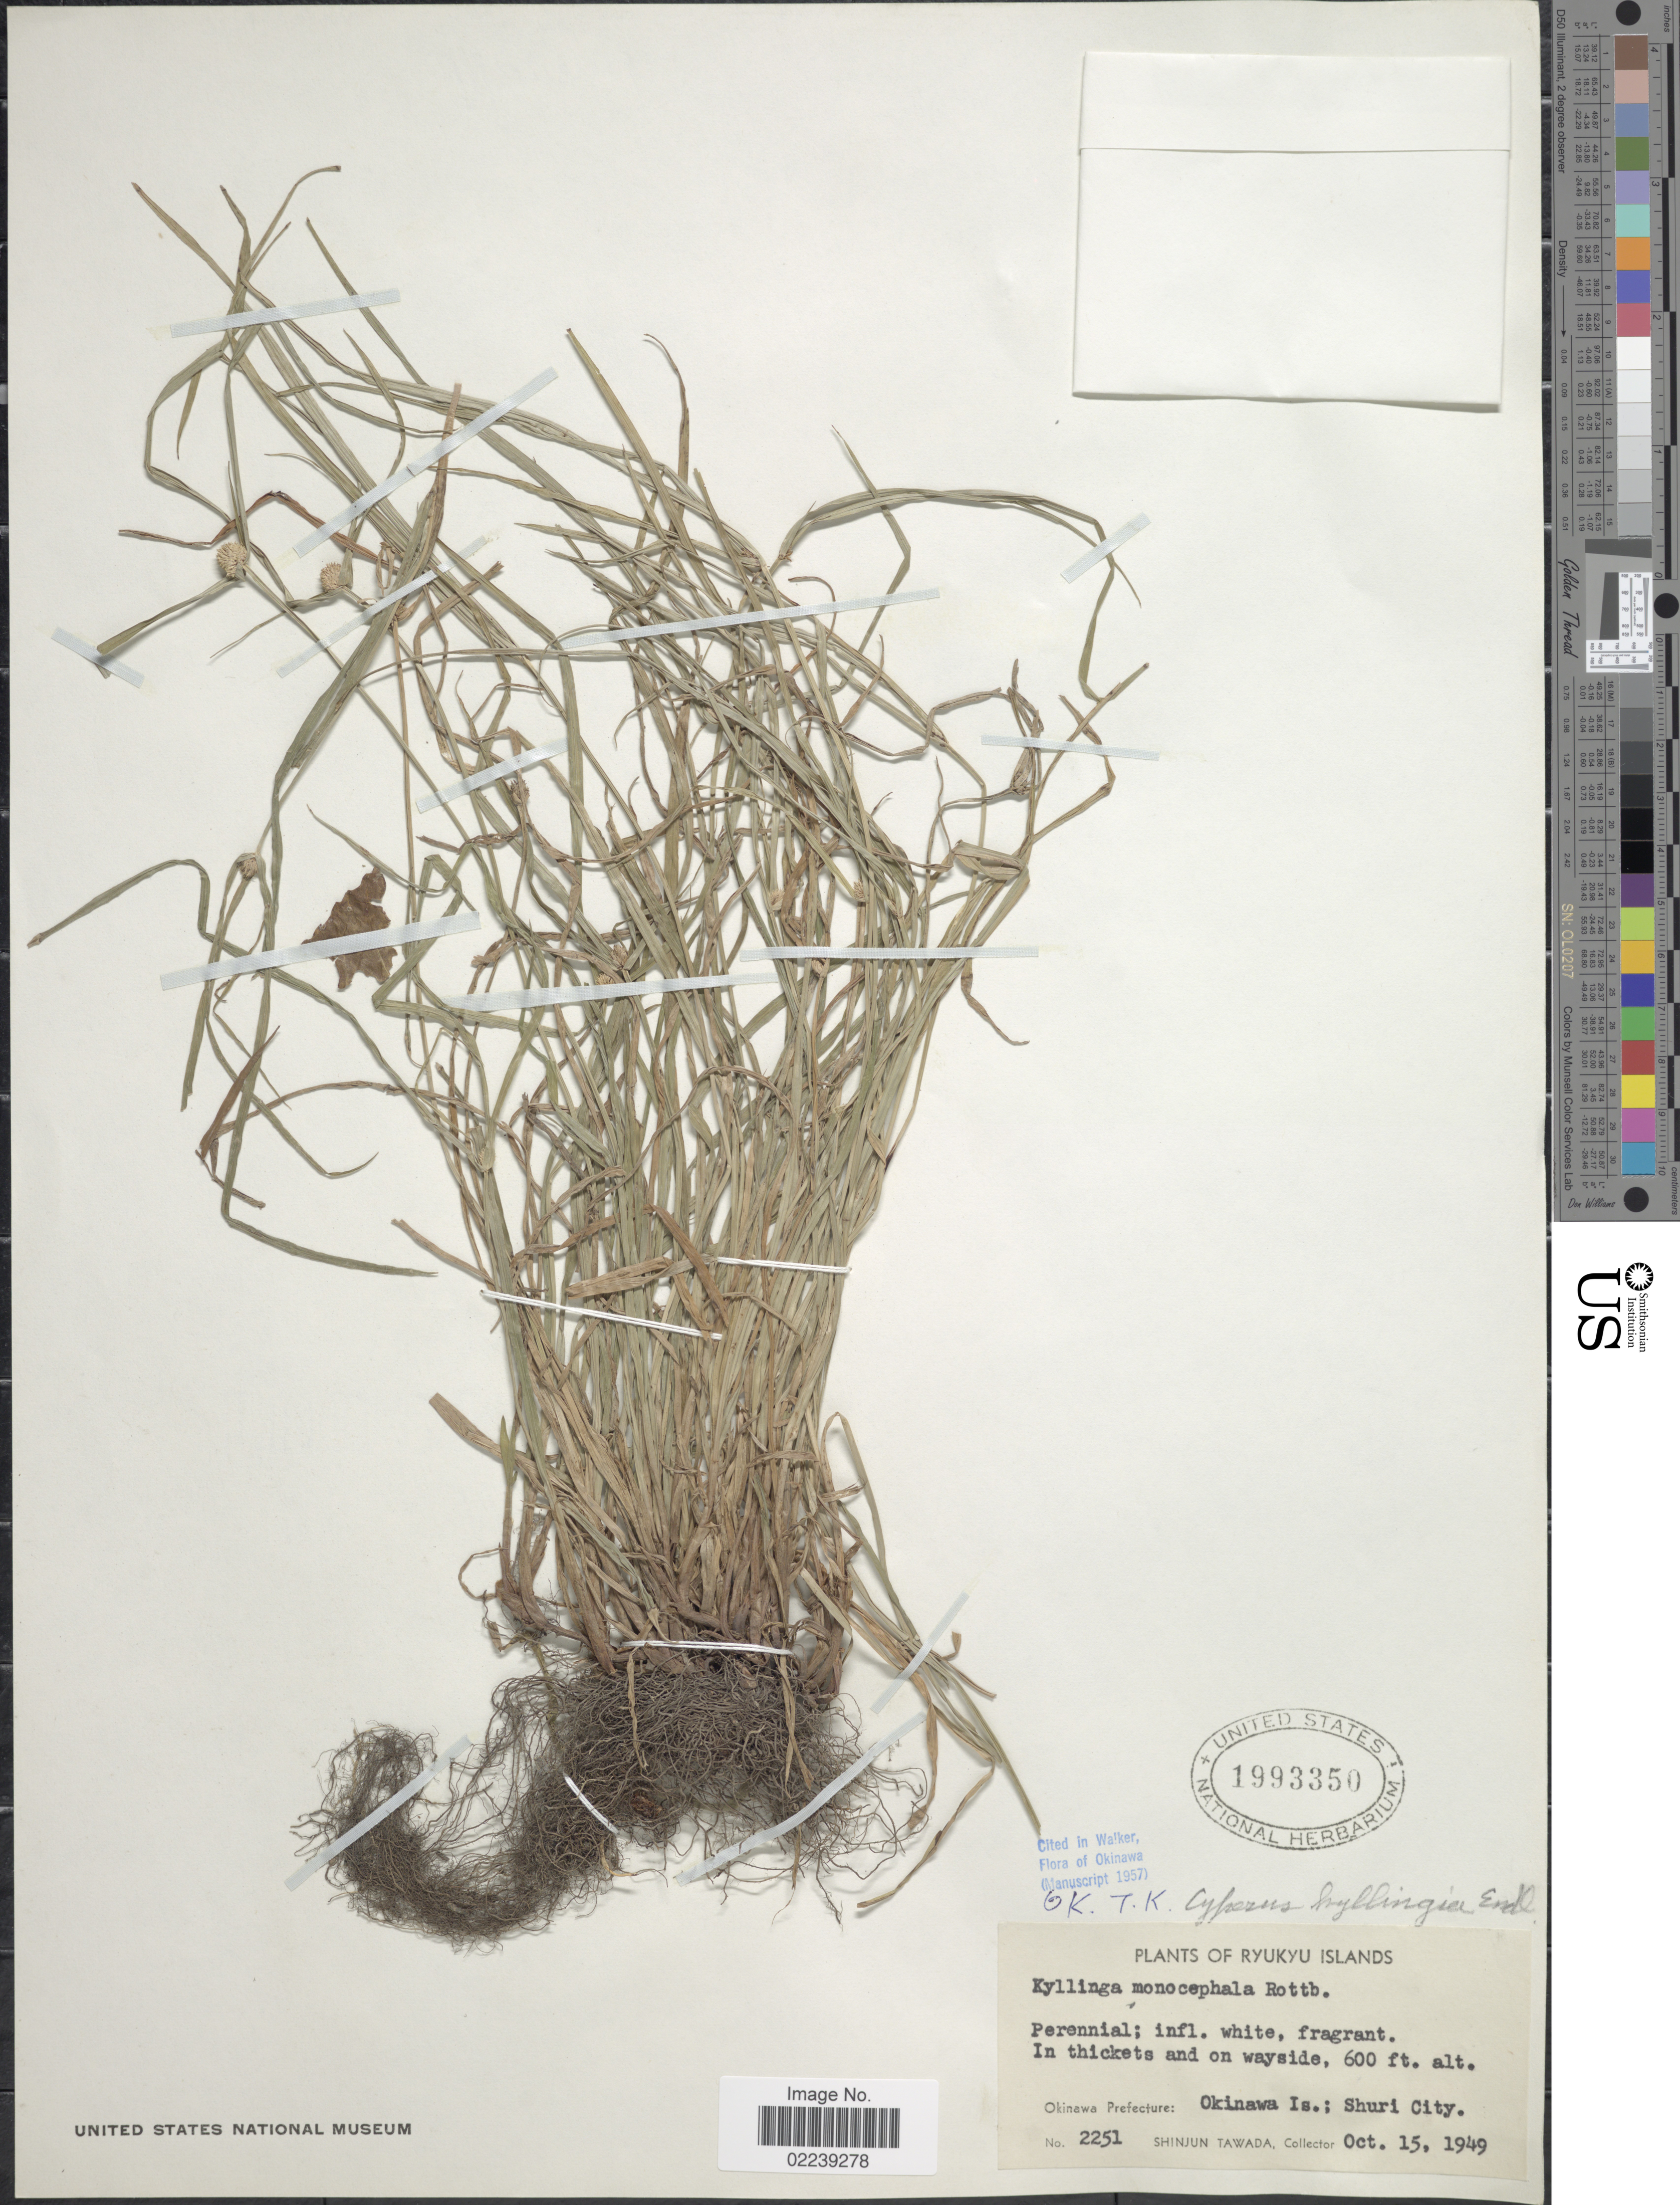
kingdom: Plantae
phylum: Tracheophyta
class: Liliopsida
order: Poales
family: Cyperaceae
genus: Cyperus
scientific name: Cyperus mindorensis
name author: (Steud.) Huygh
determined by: Strong, M. T., (US), Smithsonian Institution - National Museum of Natural History (UNITED STATES)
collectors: S. Tawada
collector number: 2251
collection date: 1949-10-15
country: Japan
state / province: Okinawa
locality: Okinawa Prefecture: Okinawa Is.; Shuri City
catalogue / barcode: US 1993350